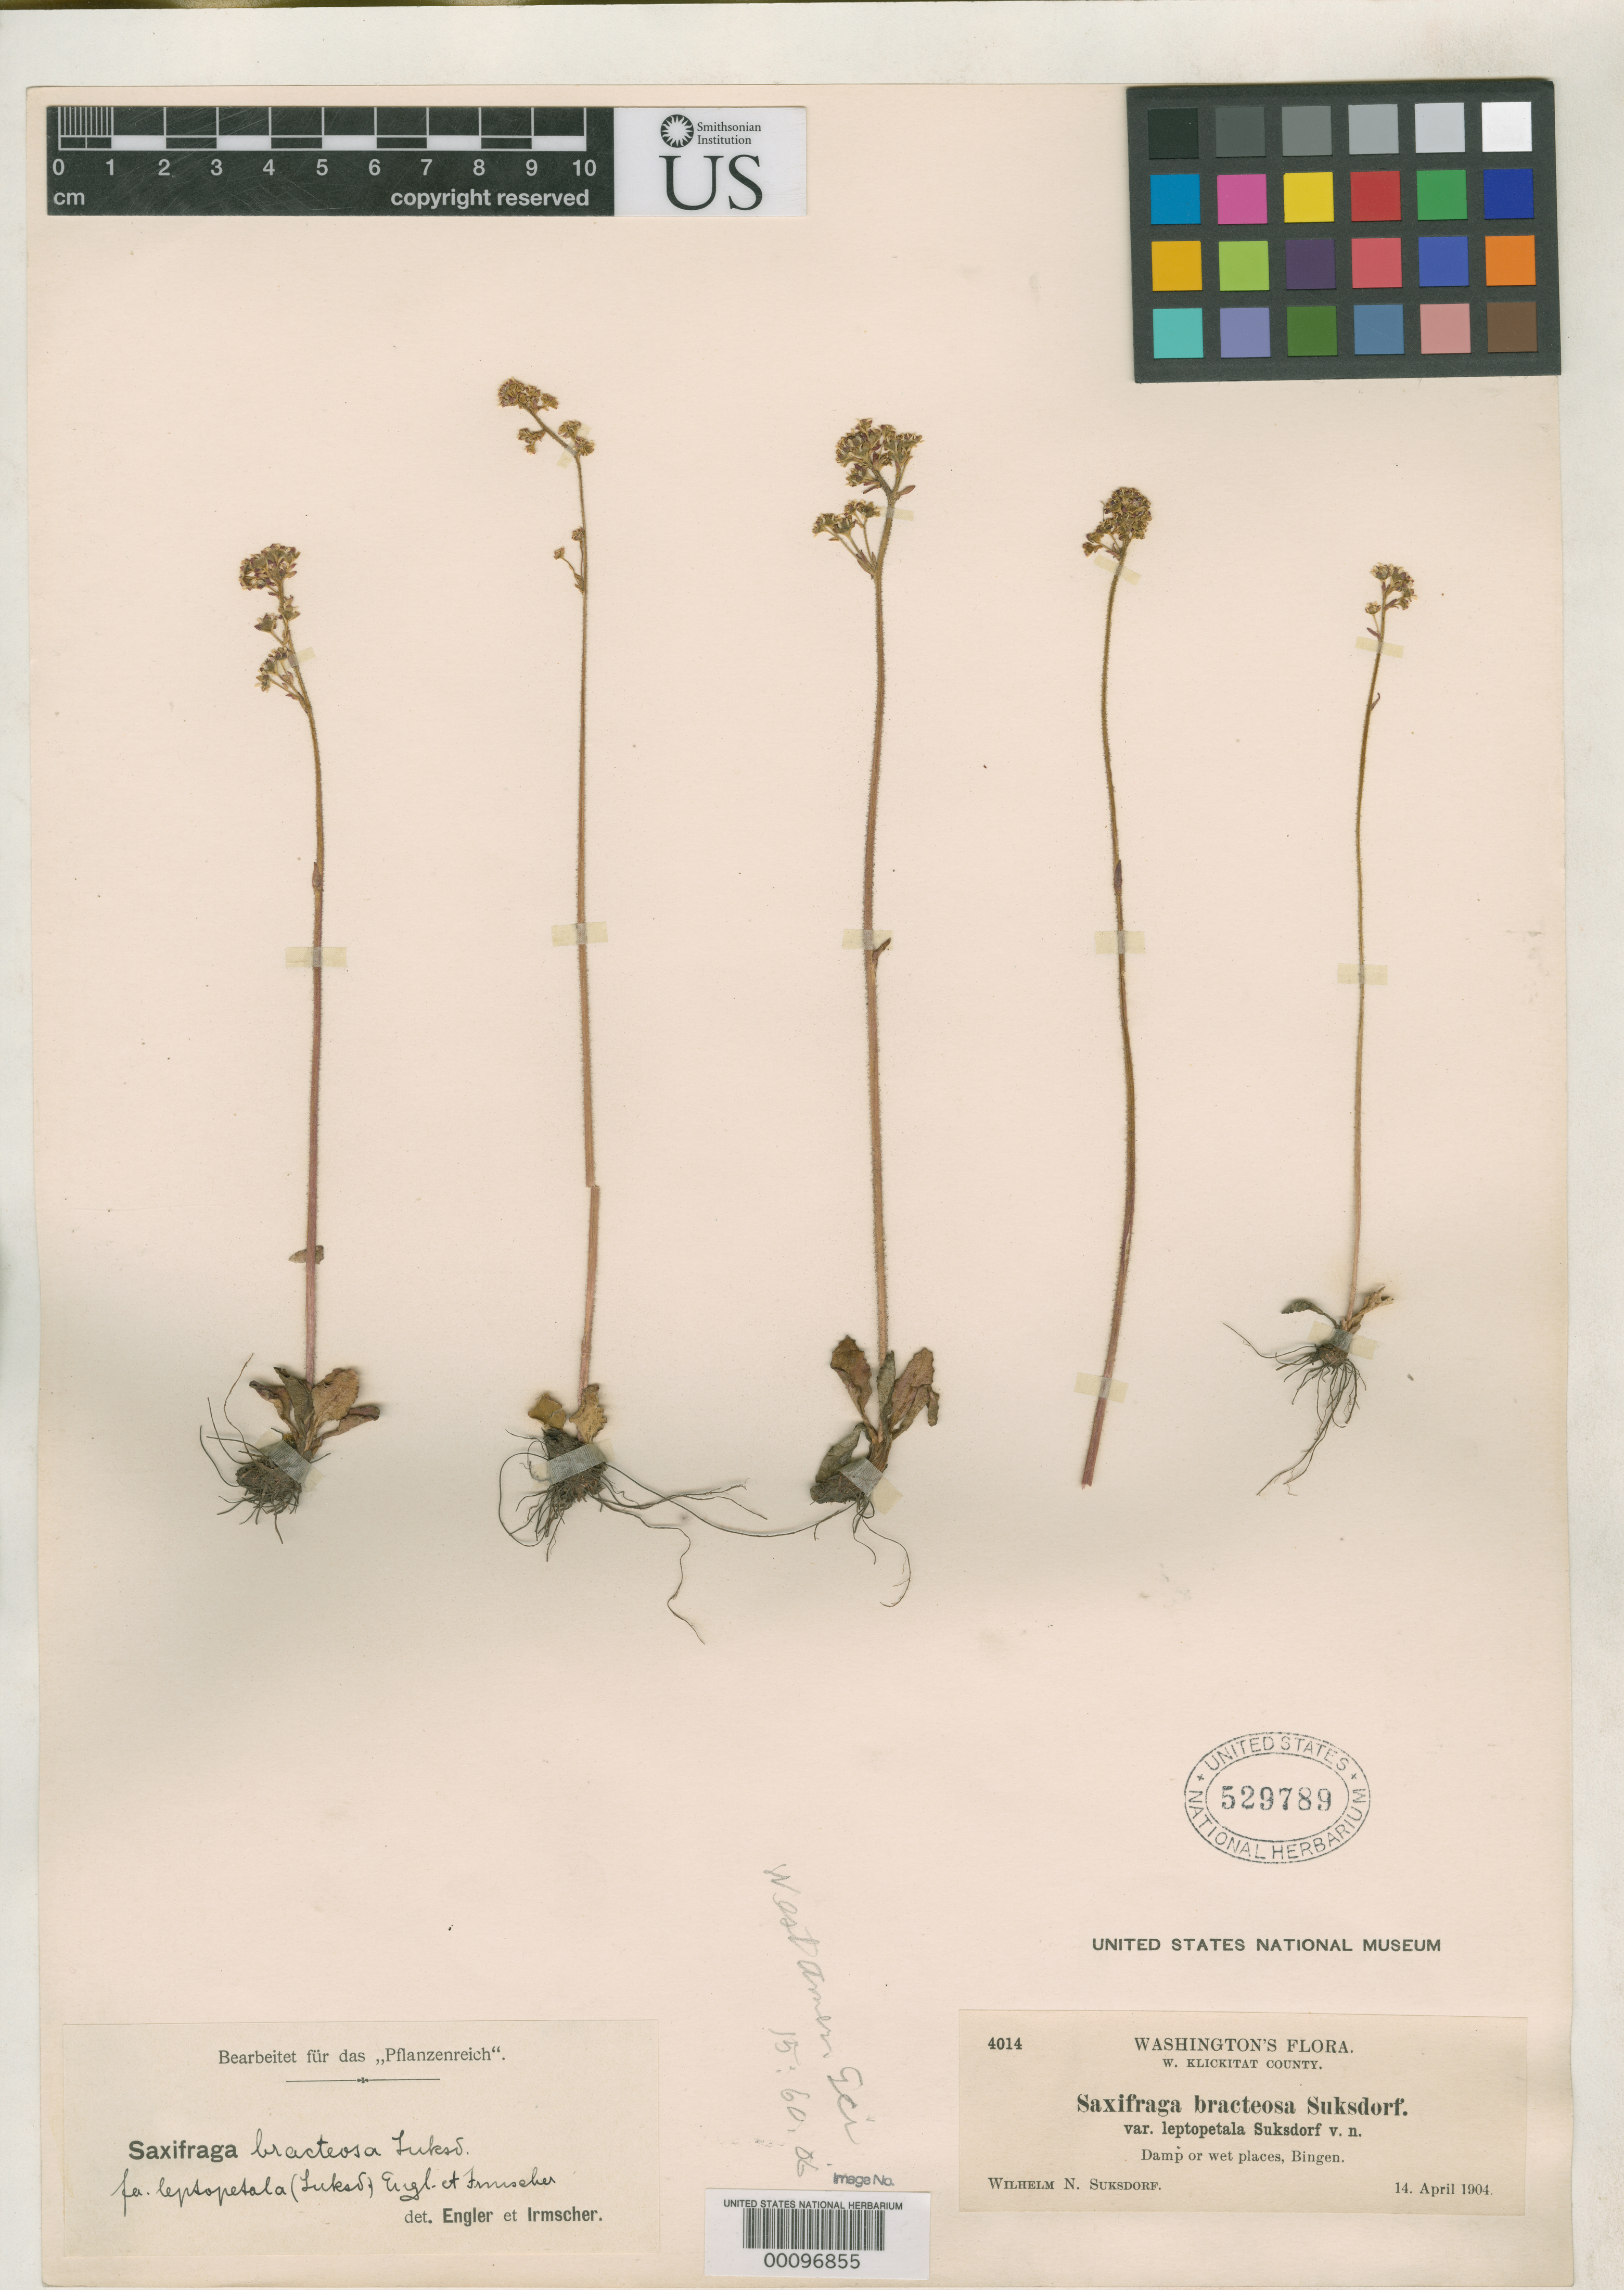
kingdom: Plantae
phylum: Tracheophyta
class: Magnoliopsida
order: Saxifragales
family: Saxifragaceae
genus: Saxifraga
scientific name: Saxifraga bracteosa var. leptopetala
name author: Suksd.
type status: Isotype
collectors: W. N. Suksdorf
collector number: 4014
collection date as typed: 14 Apr 1904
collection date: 1904-04-14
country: United States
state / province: Washington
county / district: Klickitat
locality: Bingen.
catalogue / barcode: US 529789